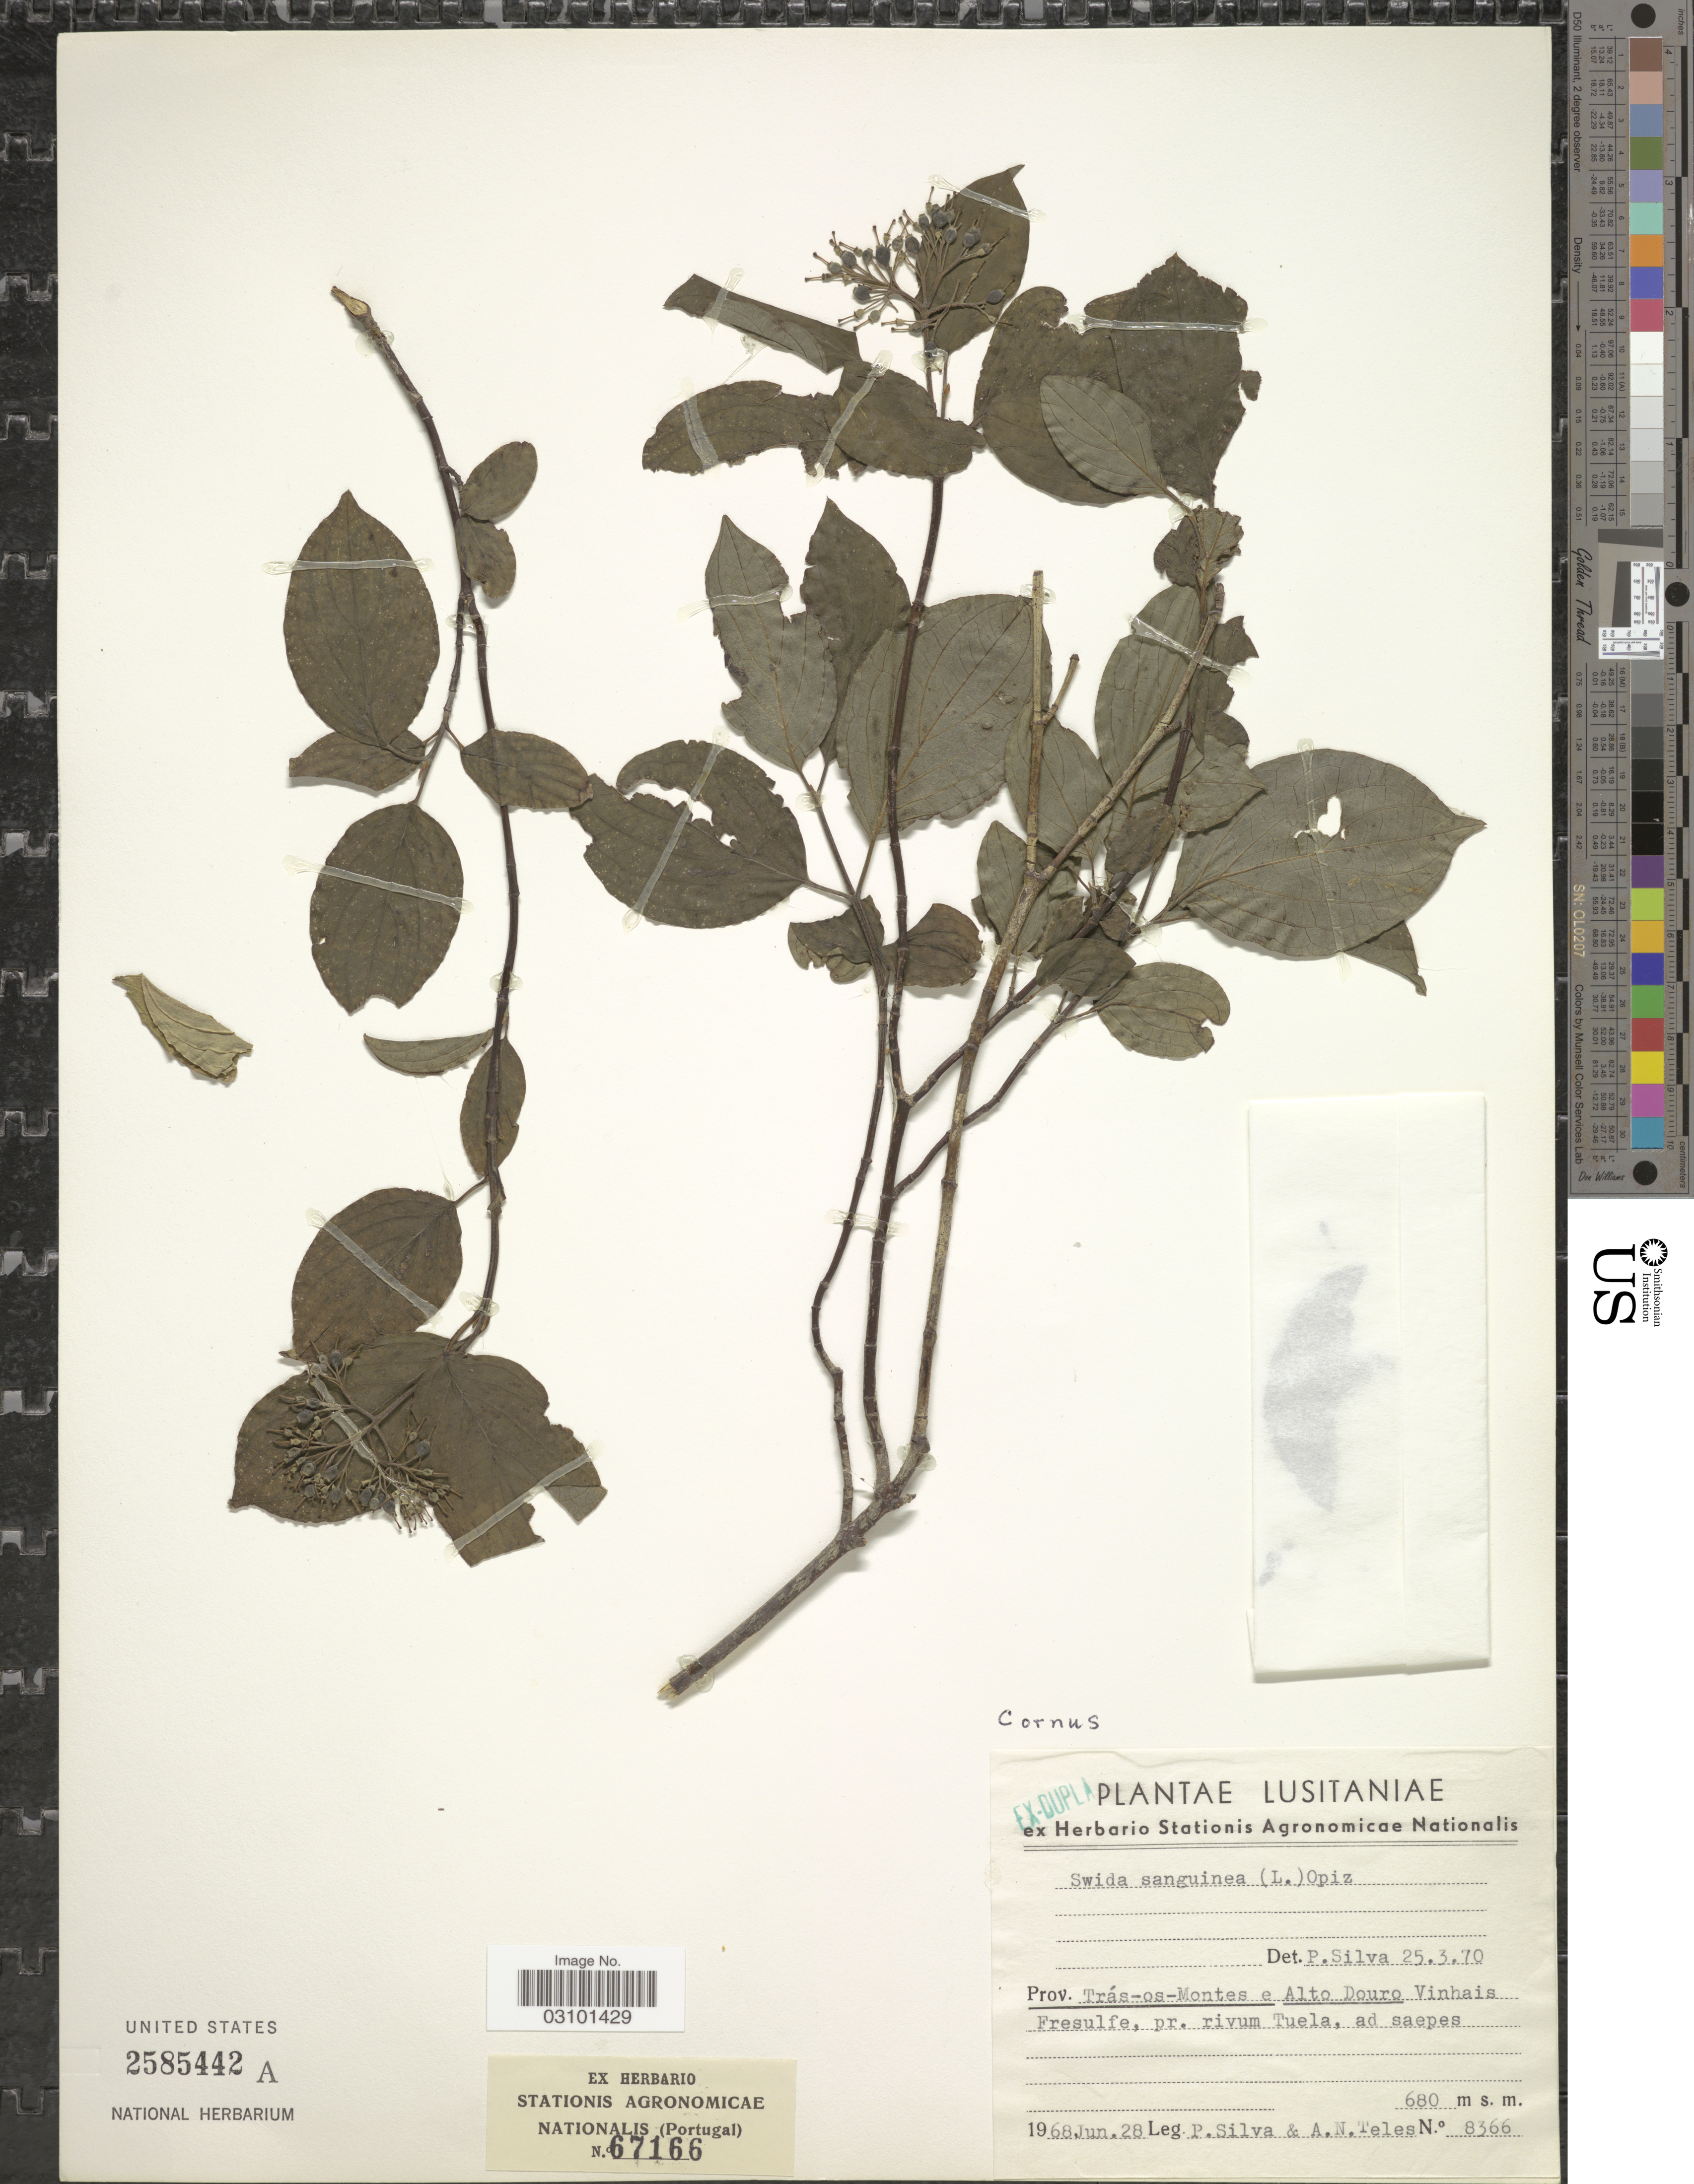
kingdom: Plantae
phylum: Tracheophyta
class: Magnoliopsida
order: Cornales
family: Cornaceae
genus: Cornus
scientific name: Cornus sanguinea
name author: L.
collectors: P. Silva & A. Teles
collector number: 8366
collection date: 1968-06-28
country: Portugal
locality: Lusitaniae. Prov. Trás-os-Montes e Alto Douro Vinhais Fresulfe, pr. rivum Tuela.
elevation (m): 680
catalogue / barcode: US 2585442A